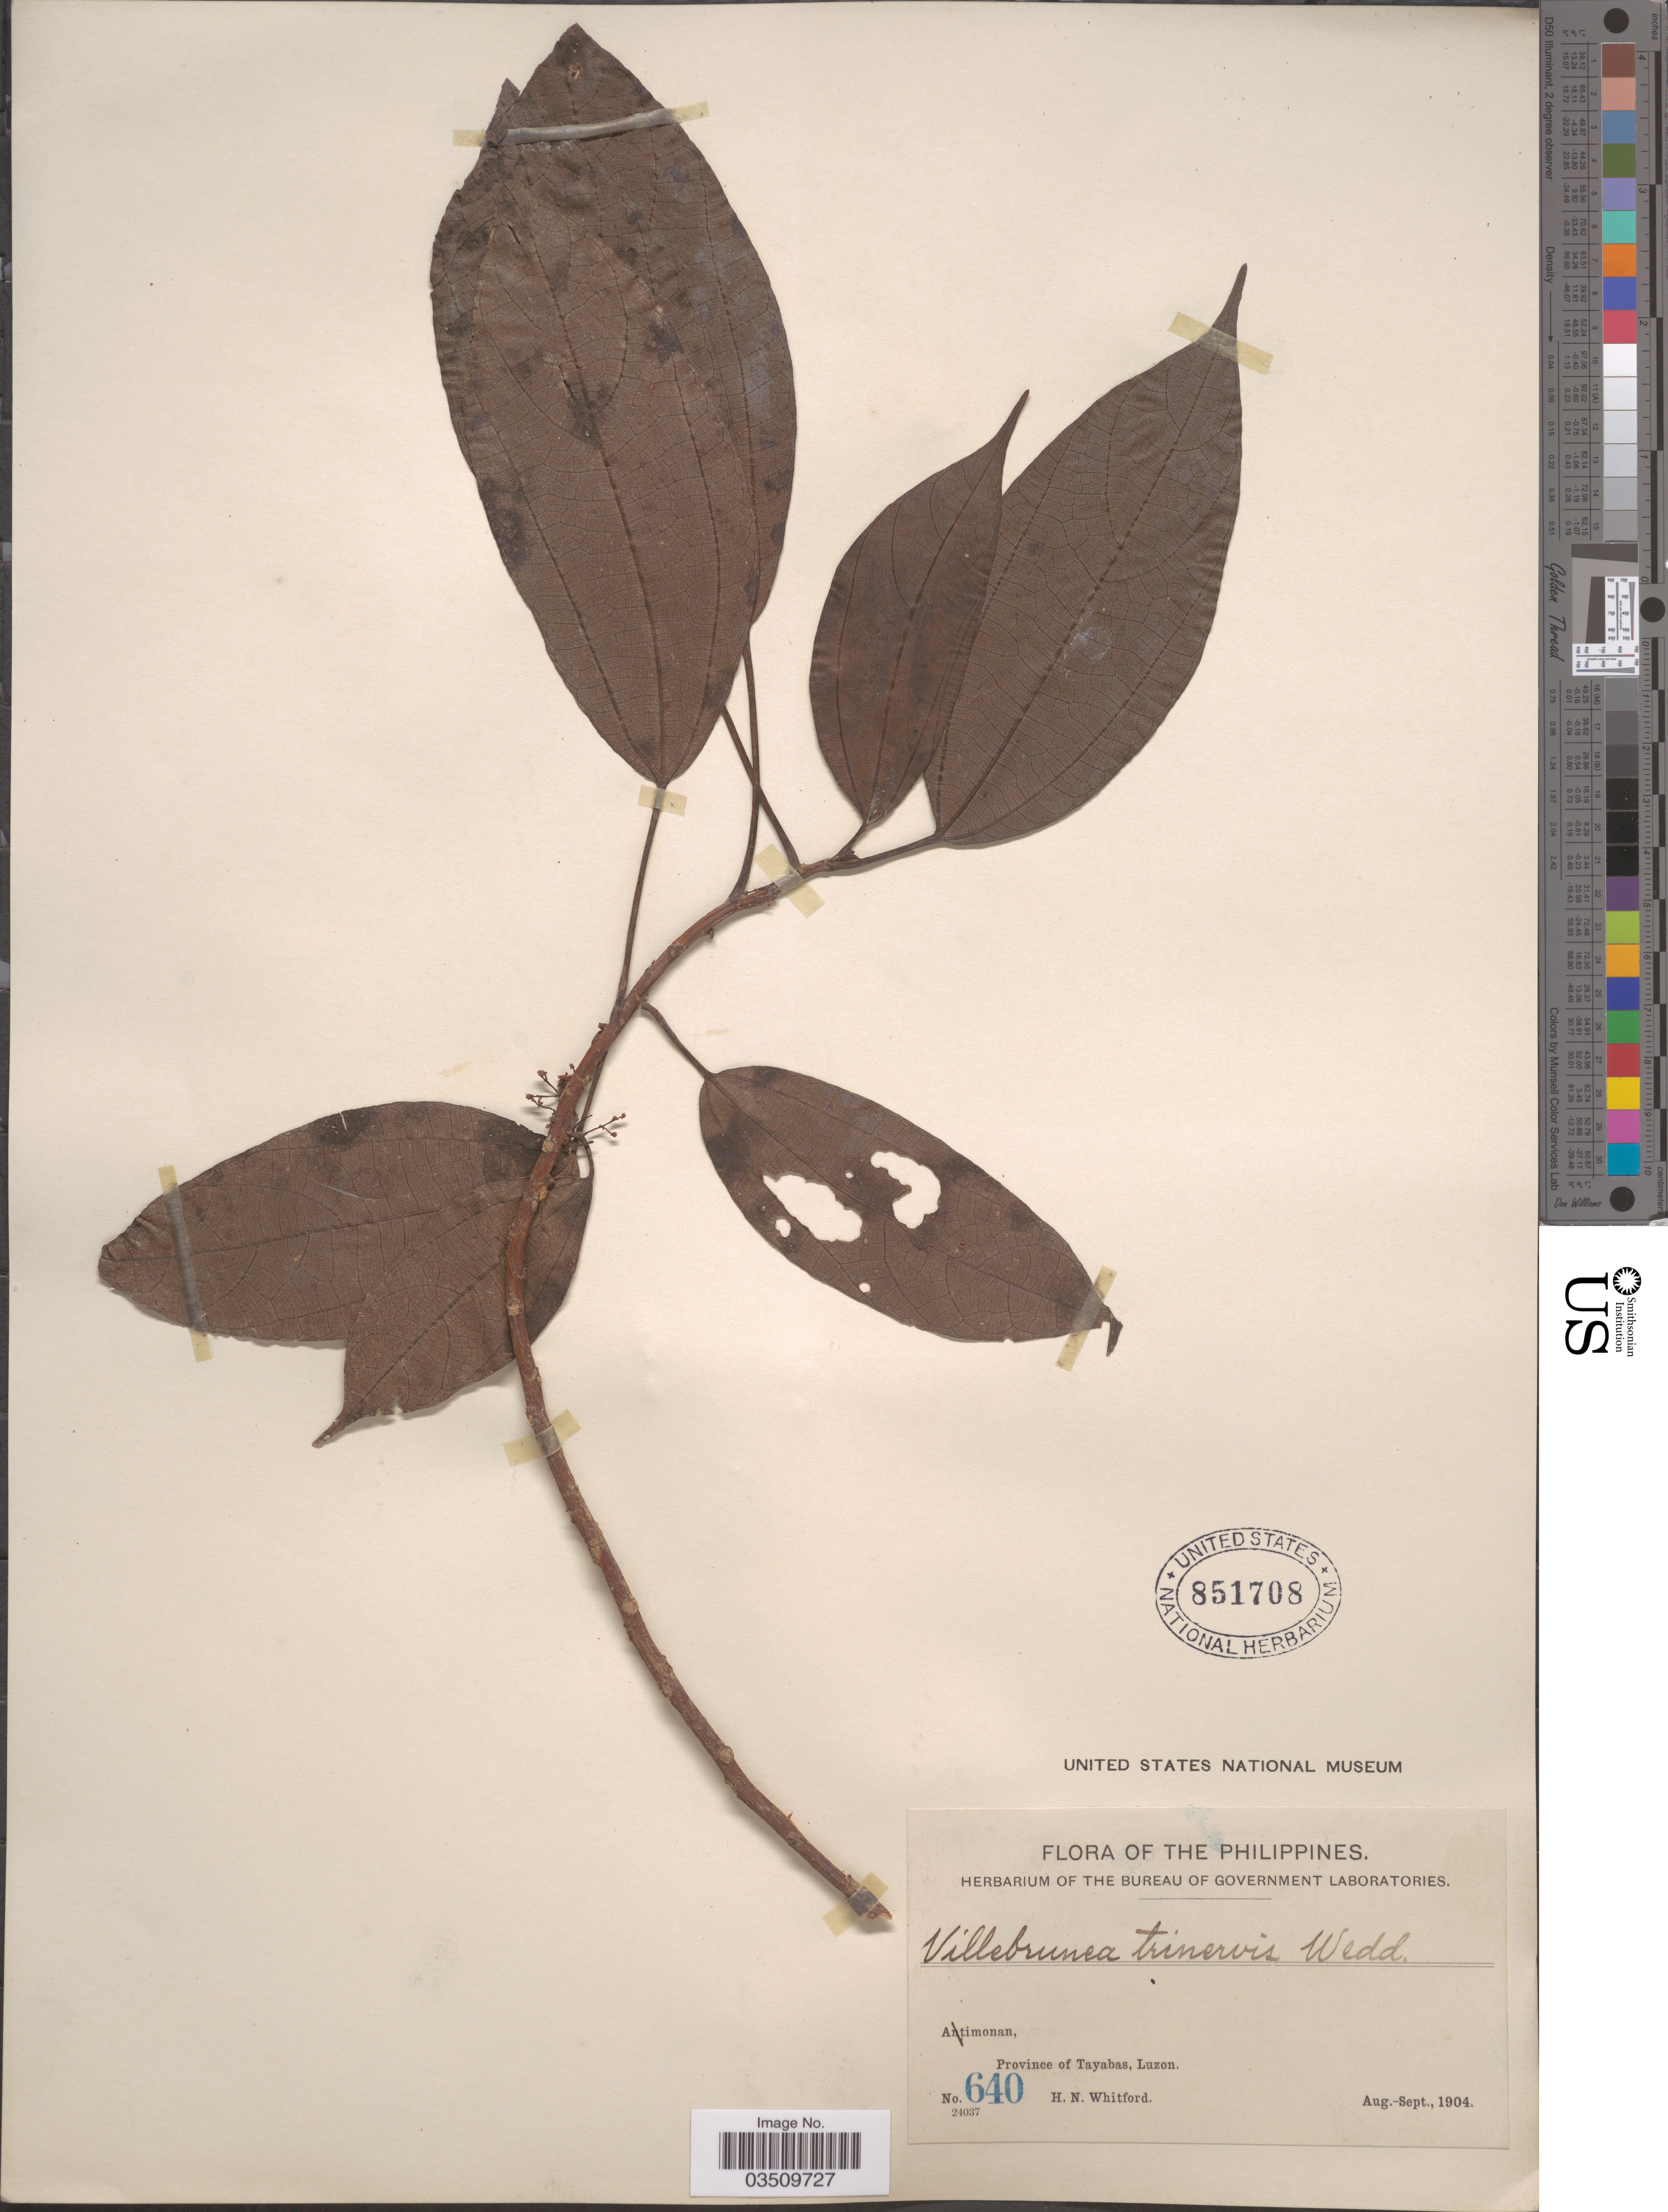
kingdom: Plantae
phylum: Tracheophyta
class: Magnoliopsida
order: Rosales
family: Urticaceae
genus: Oreocnide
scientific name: Oreocnide trinervis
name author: (Wedd.) Miq.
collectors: H. N. Whitford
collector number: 640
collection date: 1904-08/1904-09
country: Philippines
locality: Antimonan, Province of Tayabas, Luzon.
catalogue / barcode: US 851708